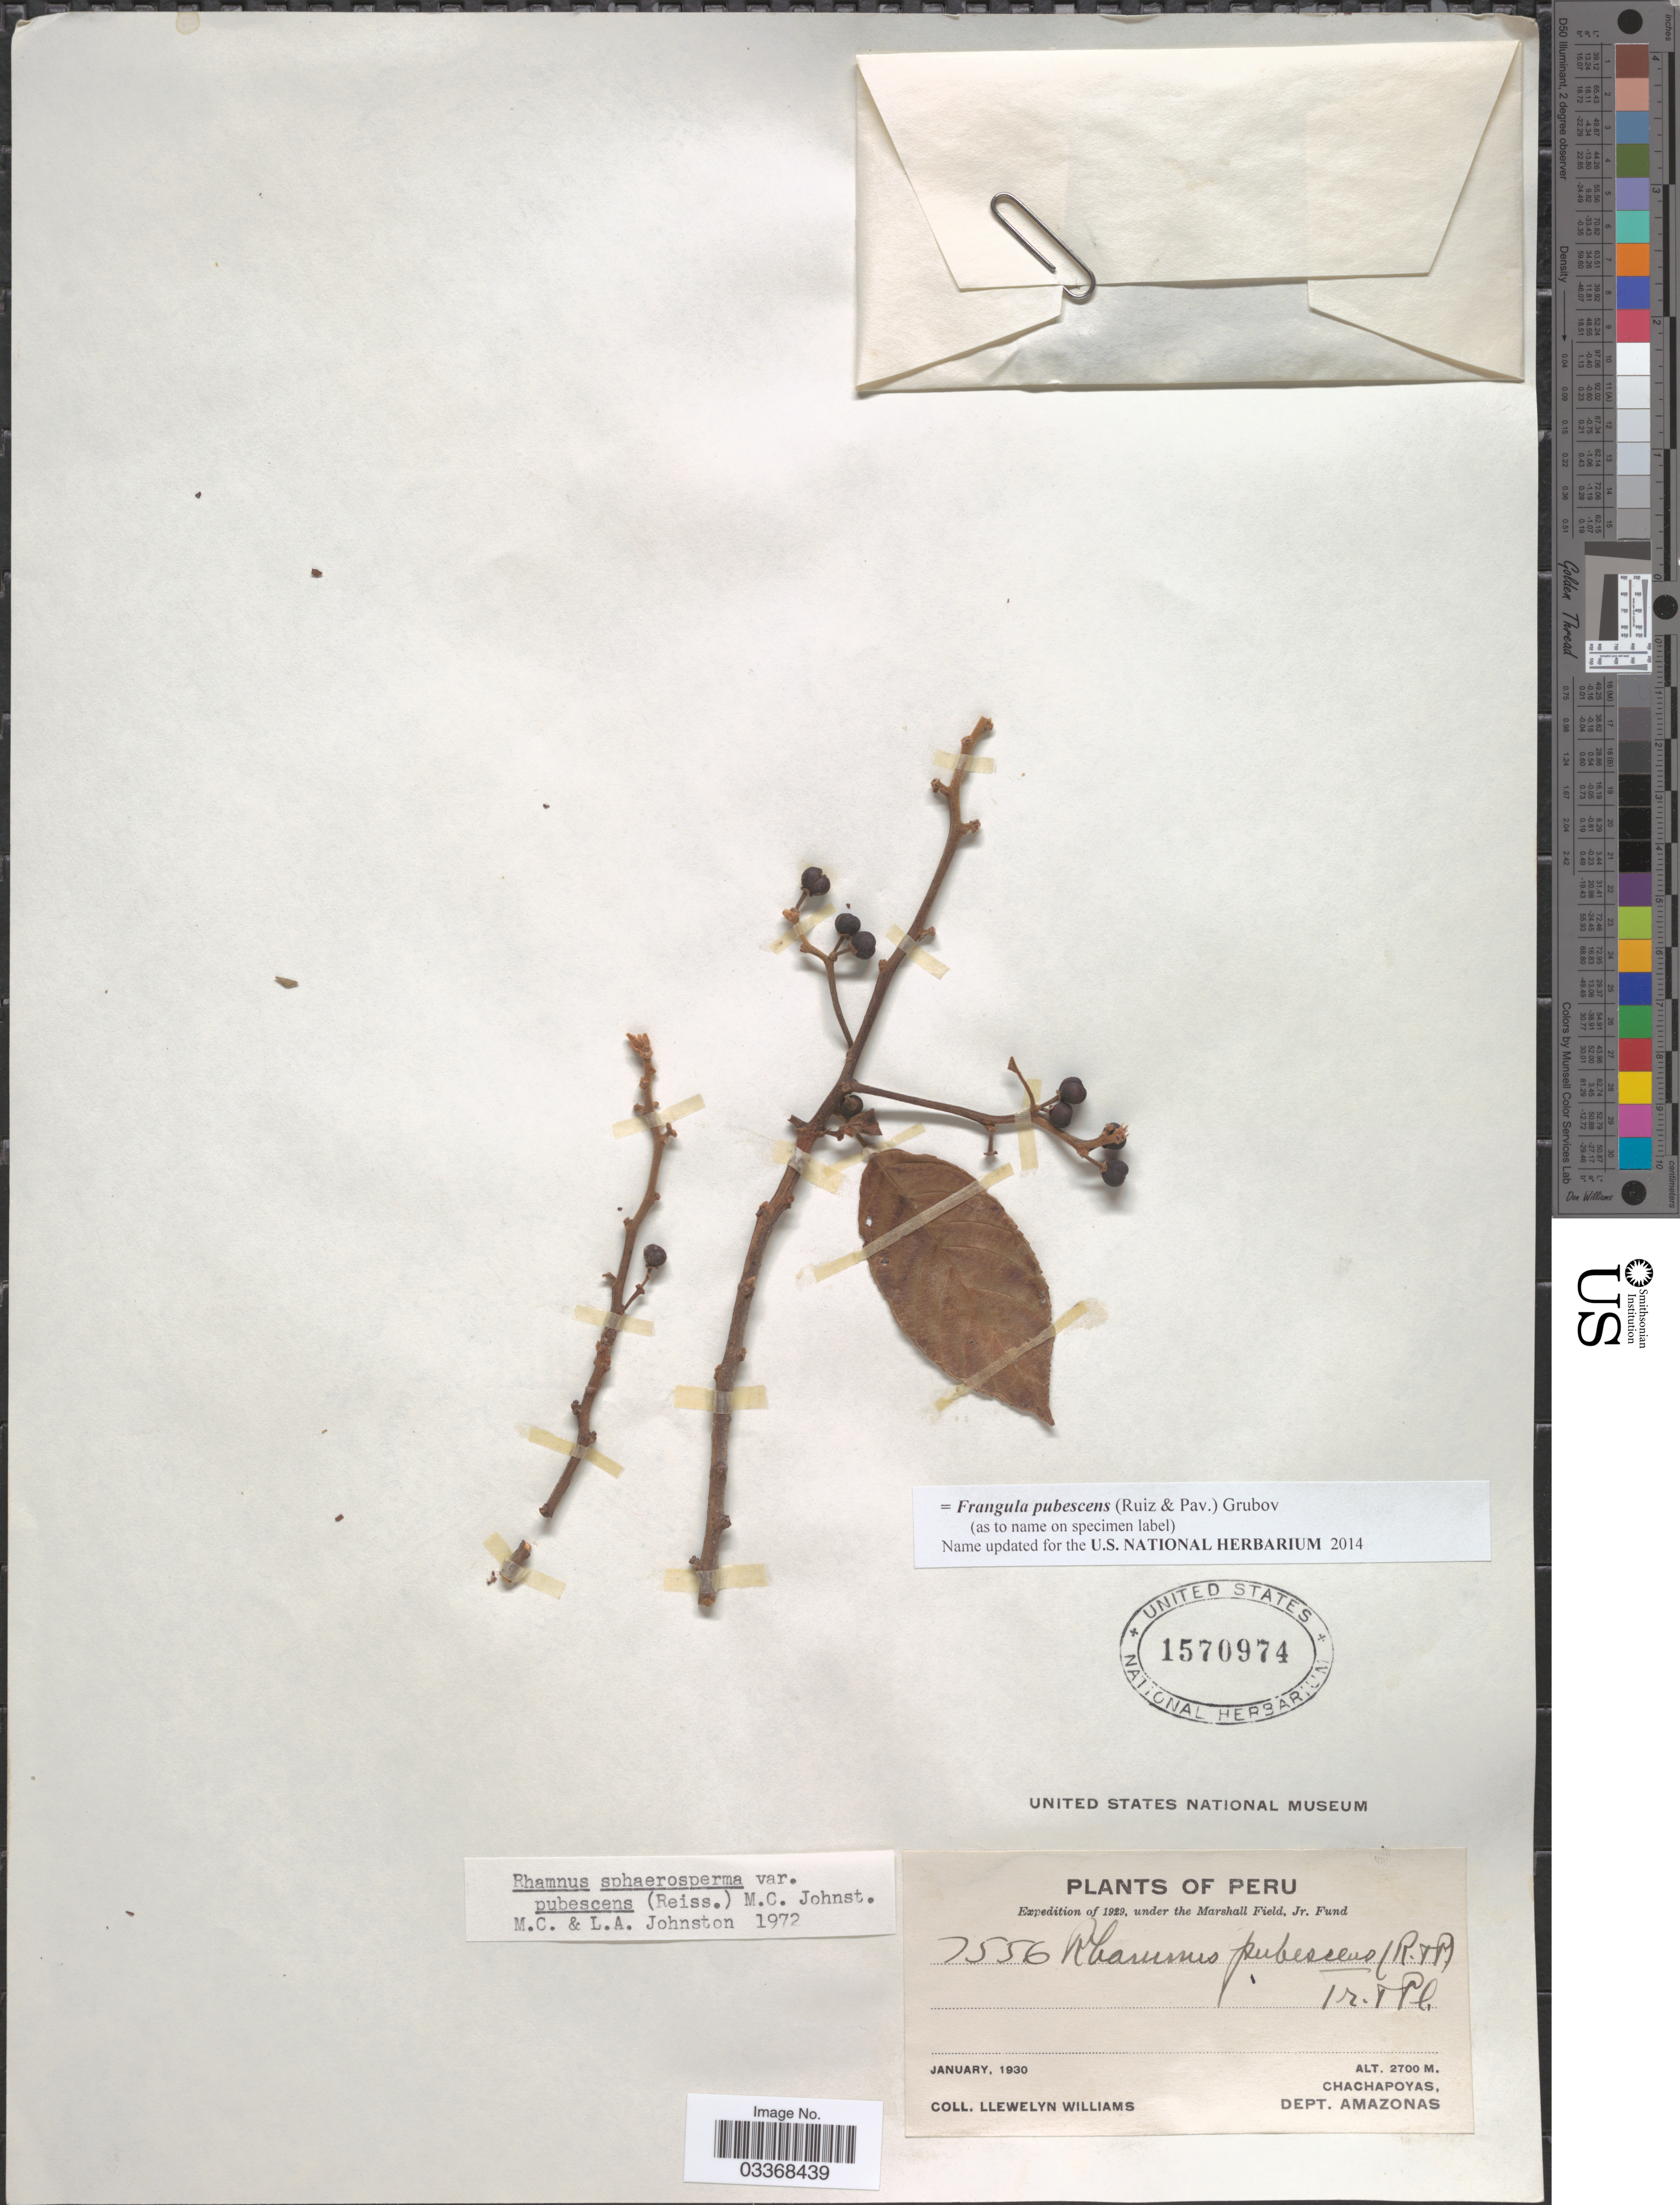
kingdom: Plantae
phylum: Tracheophyta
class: Magnoliopsida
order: Rosales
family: Rhamnaceae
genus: Frangula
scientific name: Frangula pubescens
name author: (Ruiz & Pav.) Grubov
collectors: Ll. Williams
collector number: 7556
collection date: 1930-01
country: Peru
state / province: Amazonas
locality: Chachapoyas. Dept. Amazonas.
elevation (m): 2700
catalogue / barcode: US 1570974